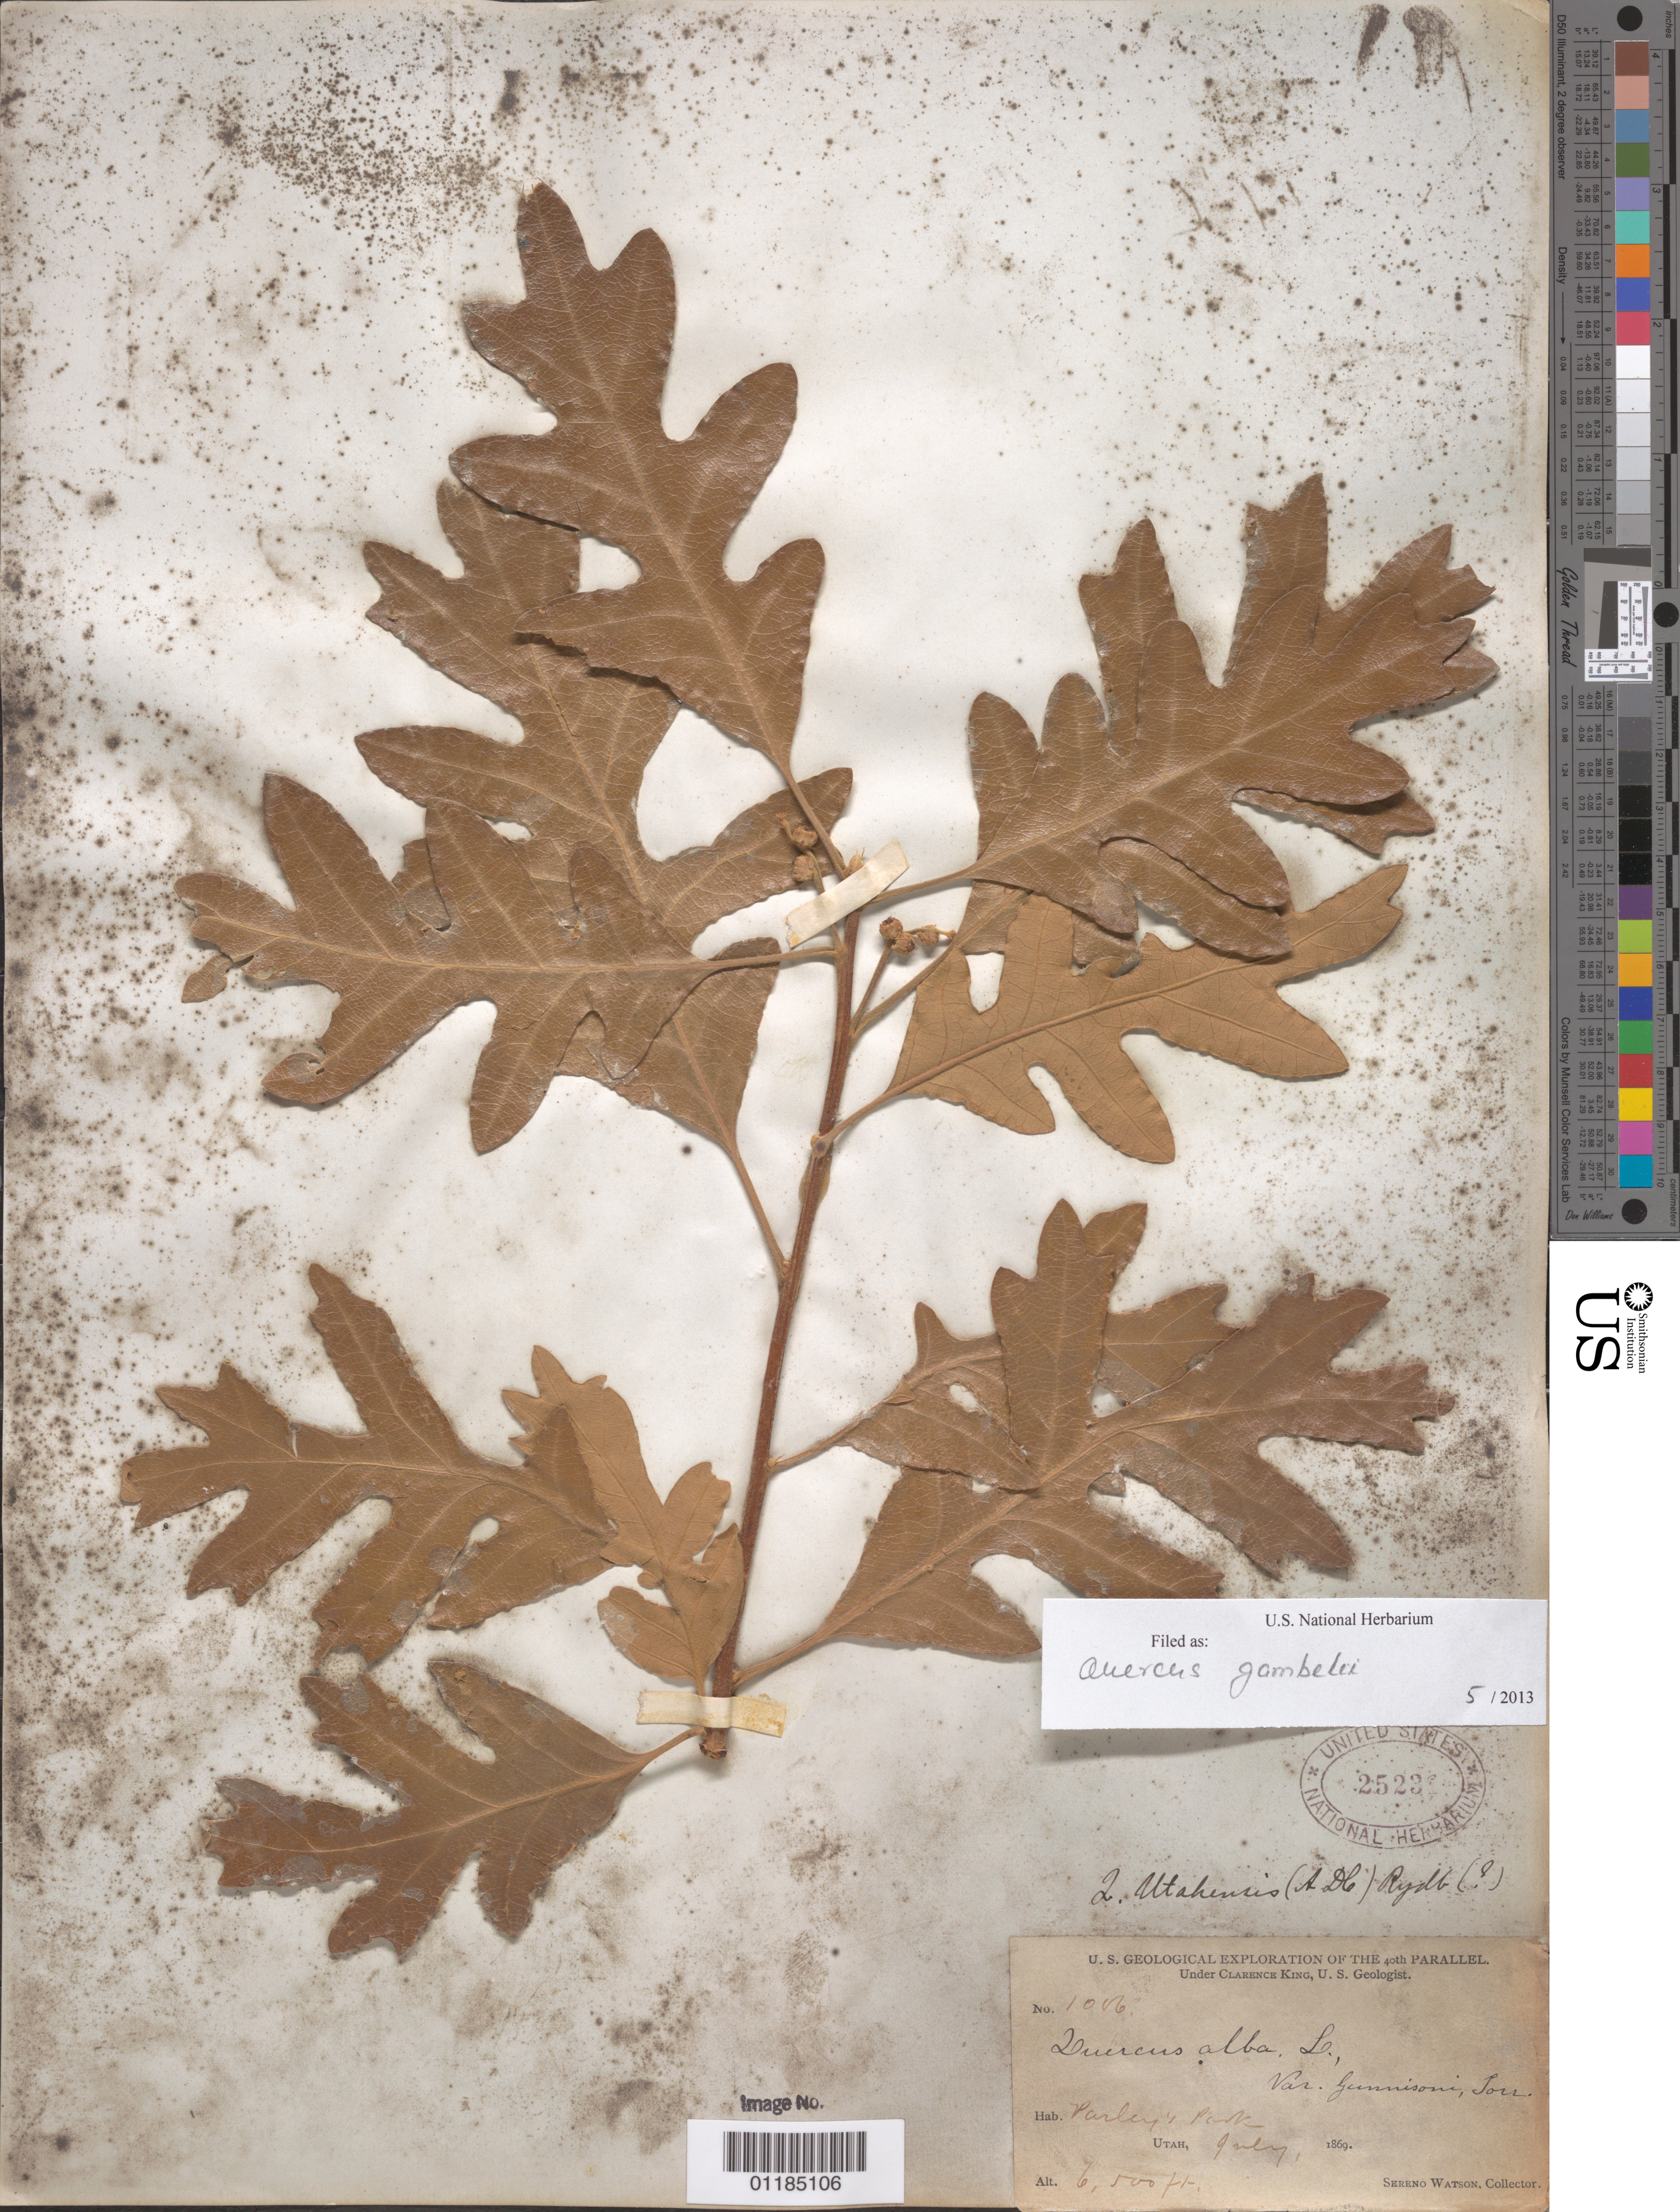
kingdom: Plantae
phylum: Tracheophyta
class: Magnoliopsida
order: Fagales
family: Fagaceae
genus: Quercus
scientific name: Quercus gambelii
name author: Nutt.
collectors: S. Watson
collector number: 1086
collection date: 1869-07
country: United States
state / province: Utah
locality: Parley's Park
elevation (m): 1981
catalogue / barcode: US 25232